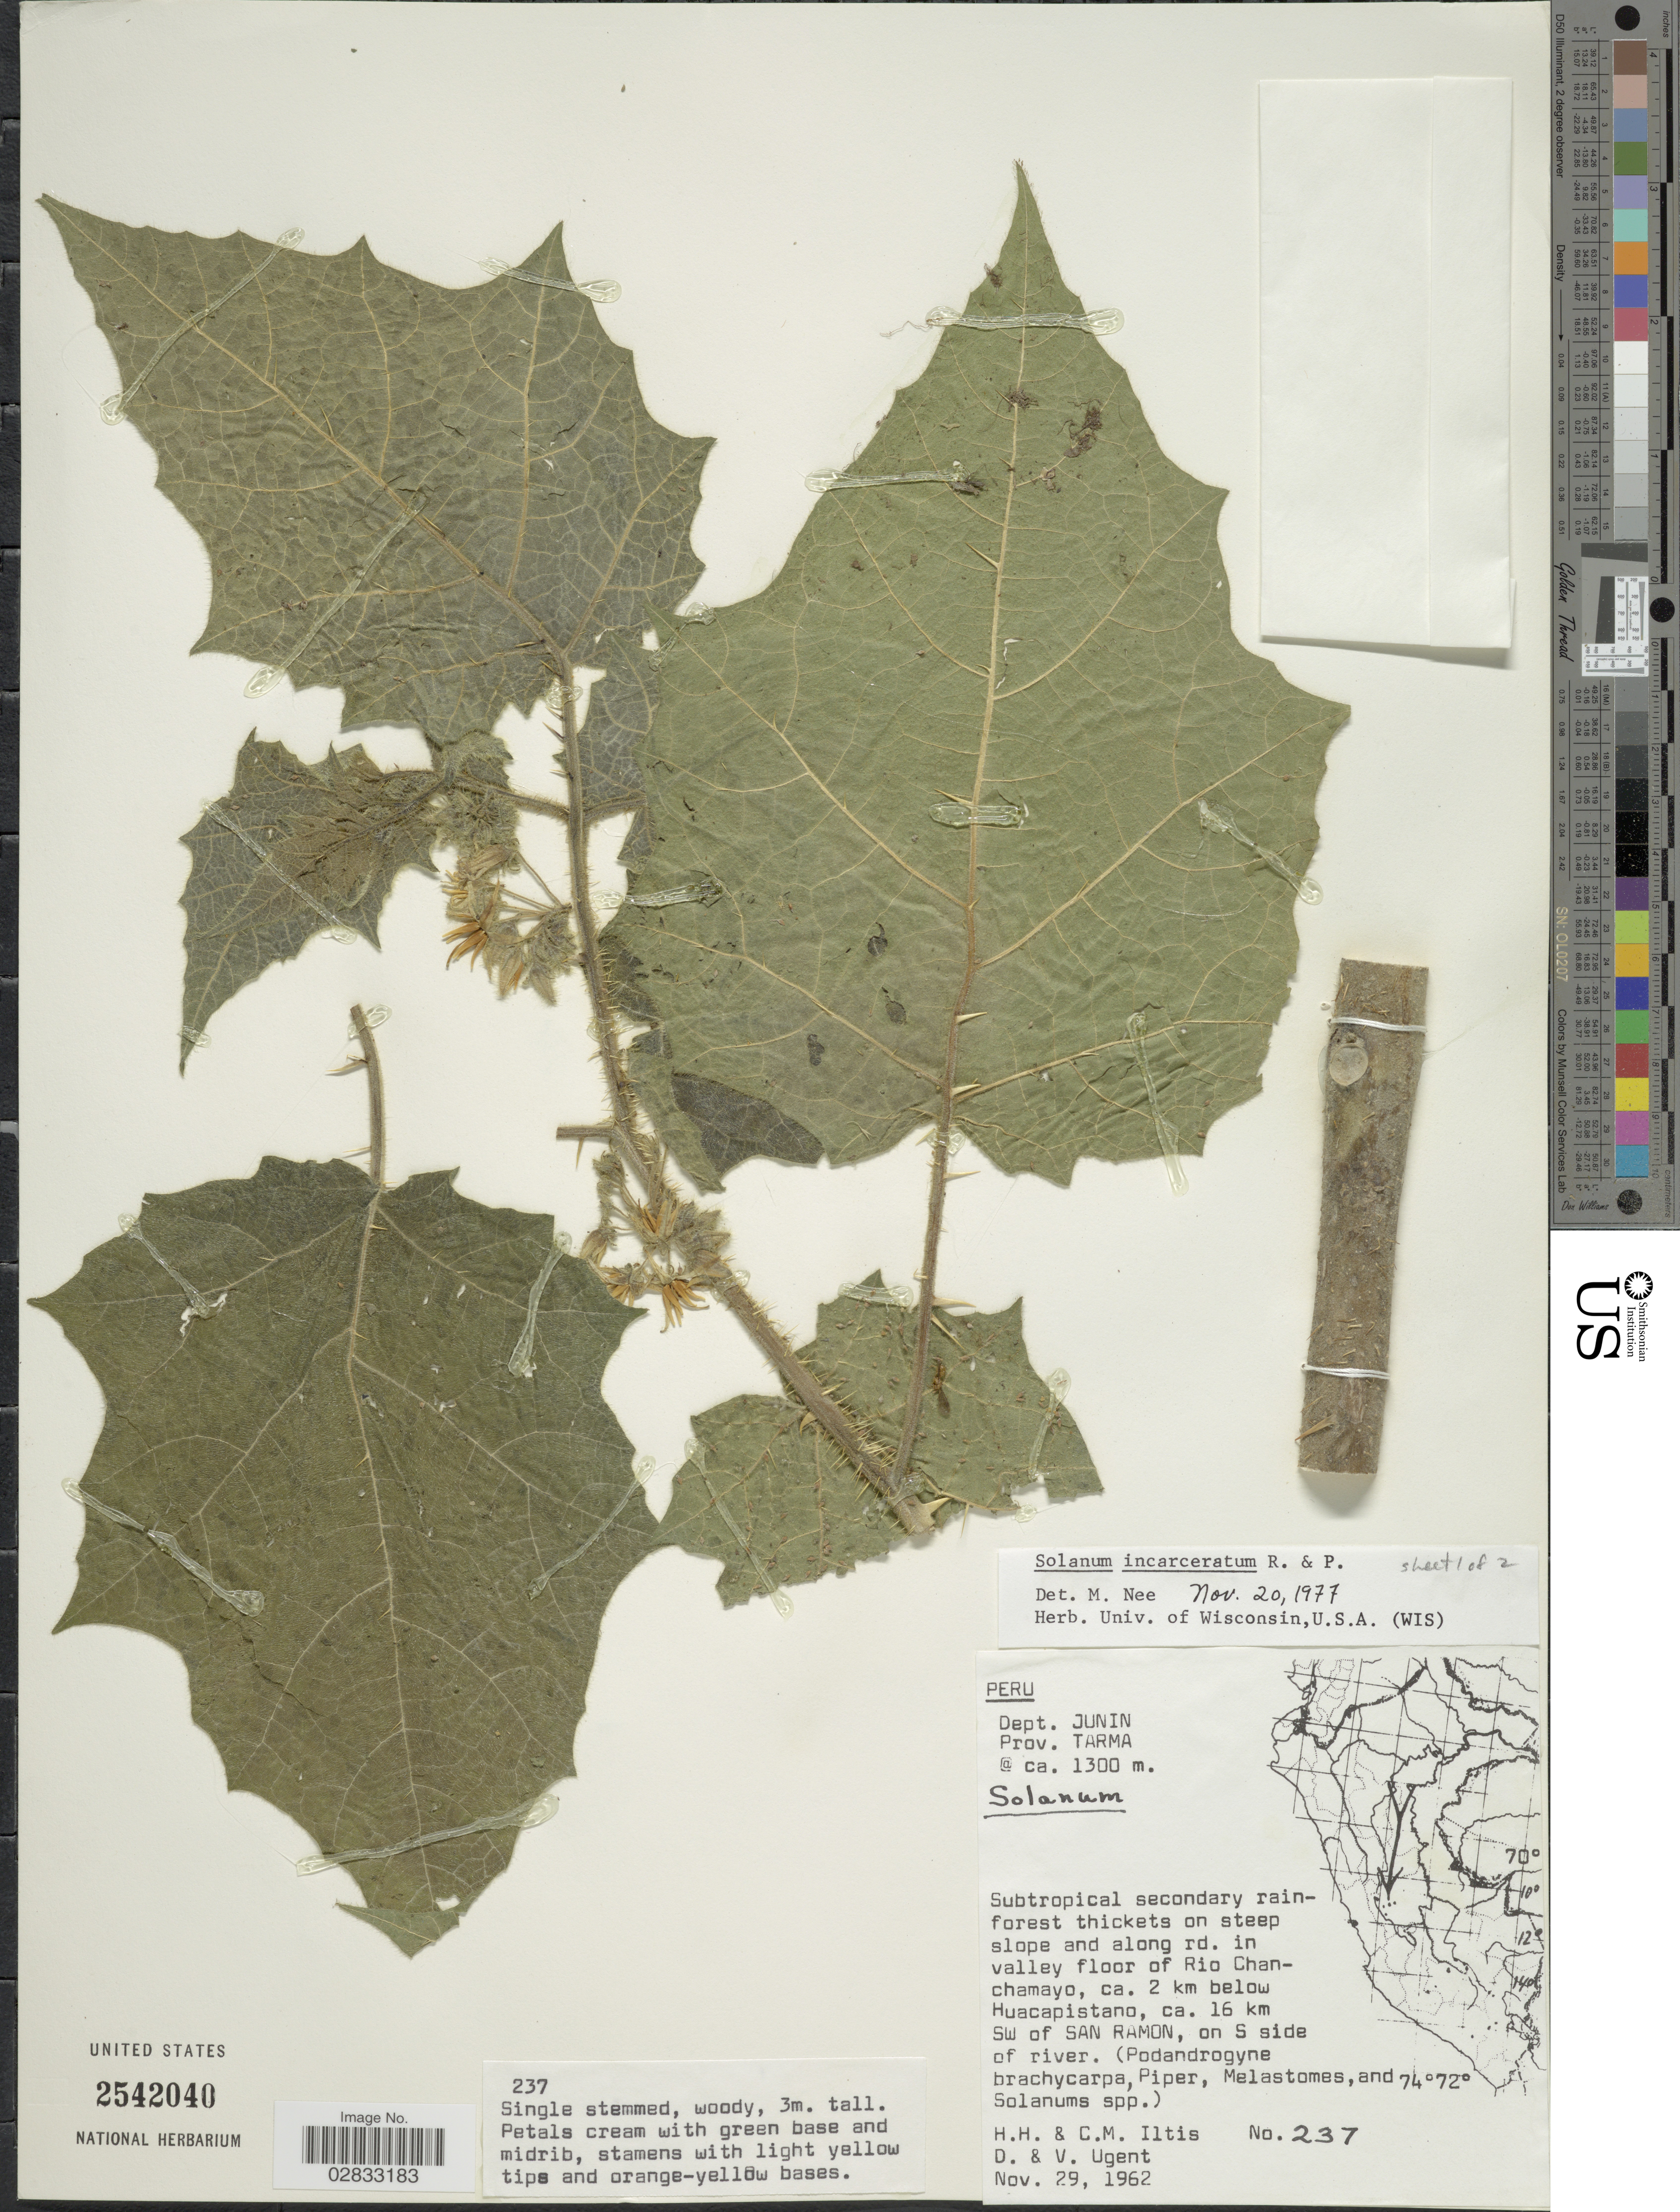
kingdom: Plantae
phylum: Tracheophyta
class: Magnoliopsida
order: Solanales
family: Solanaceae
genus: Solanum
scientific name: Solanum incarceratum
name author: Ruiz & Pav.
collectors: H. H. Iltis, C. M Iltis, D. Ugent & V. Ugent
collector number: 237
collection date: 1962-11-29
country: Peru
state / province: Junín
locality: Dept. Junin. Prov. Tarma. Subtropical secondary rainforest thickets on steep slope and along rd. in valley floor of Rio Chanchamayo, ca. 2 km below Huacapistano, ca. 16 km SW of San Ramon, on S side of river.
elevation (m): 1300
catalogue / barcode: US 2542040